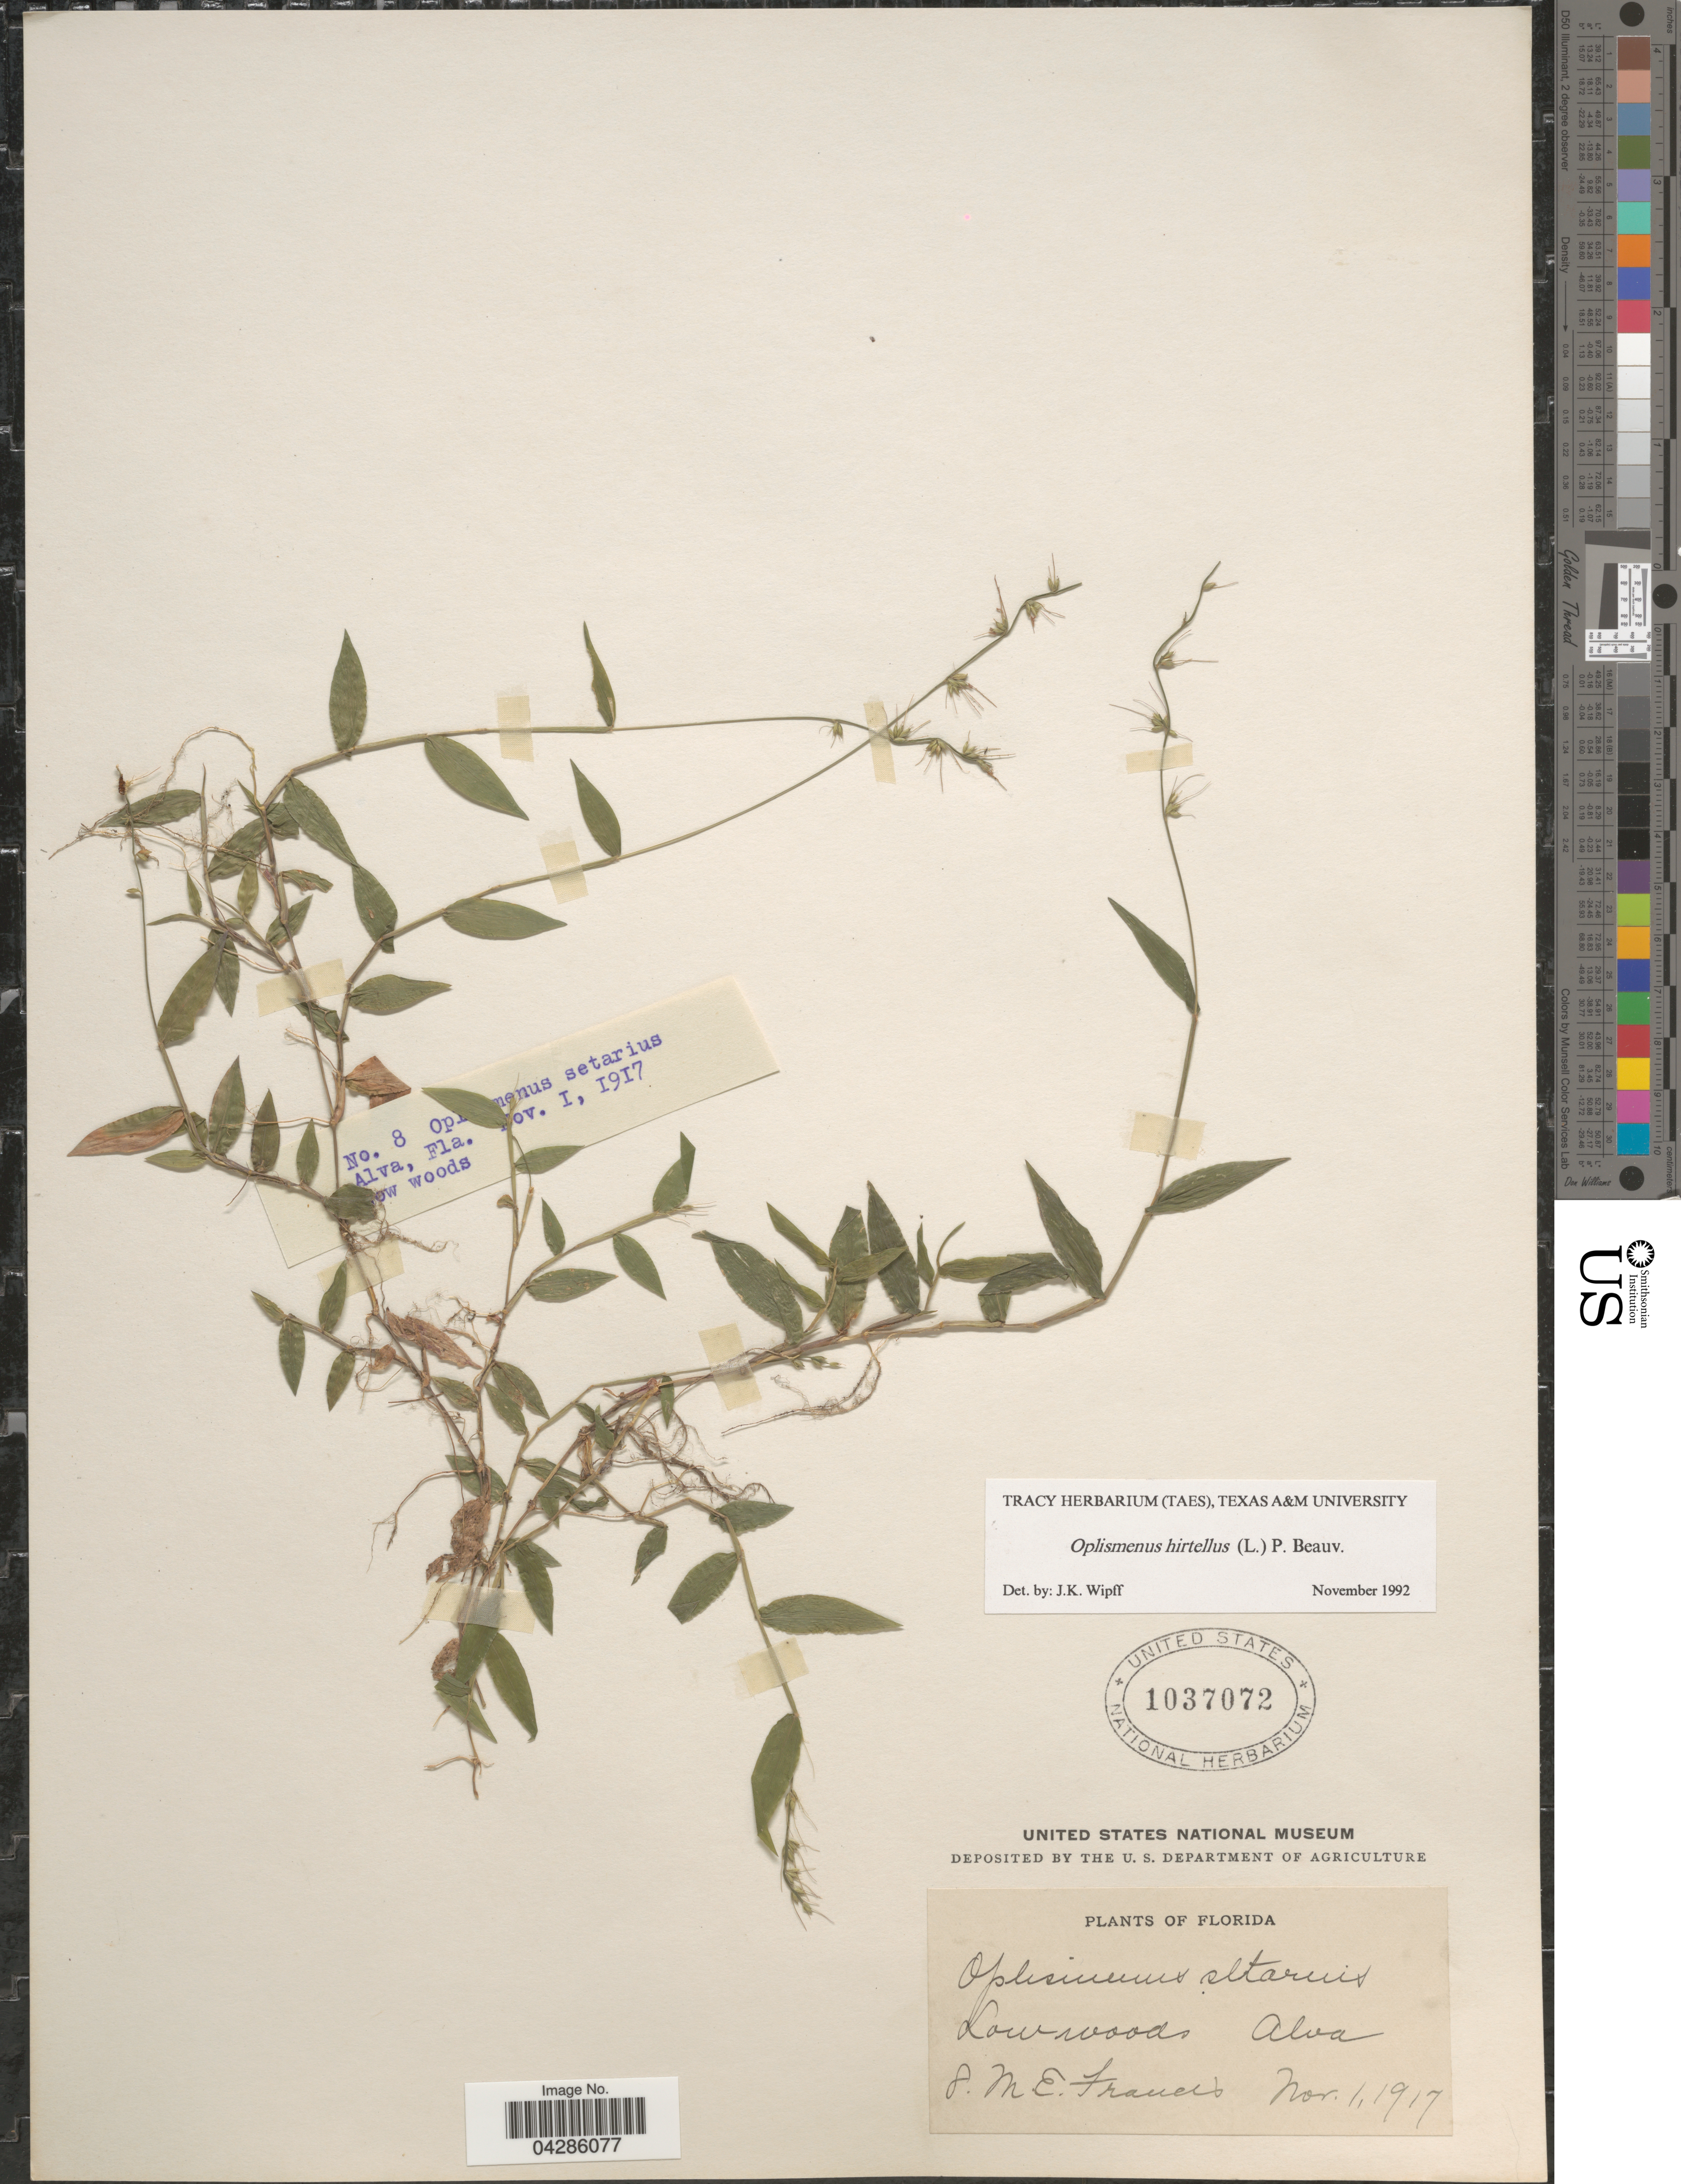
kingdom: Plantae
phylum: Tracheophyta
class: Liliopsida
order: Poales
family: Poaceae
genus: Oplismenus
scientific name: Oplismenus hirtellus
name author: (L.) P. Beauv.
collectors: M. E. Francis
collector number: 8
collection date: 1917-11-01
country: United States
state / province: Florida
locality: Low woods, Alva.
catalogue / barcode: US 1037072